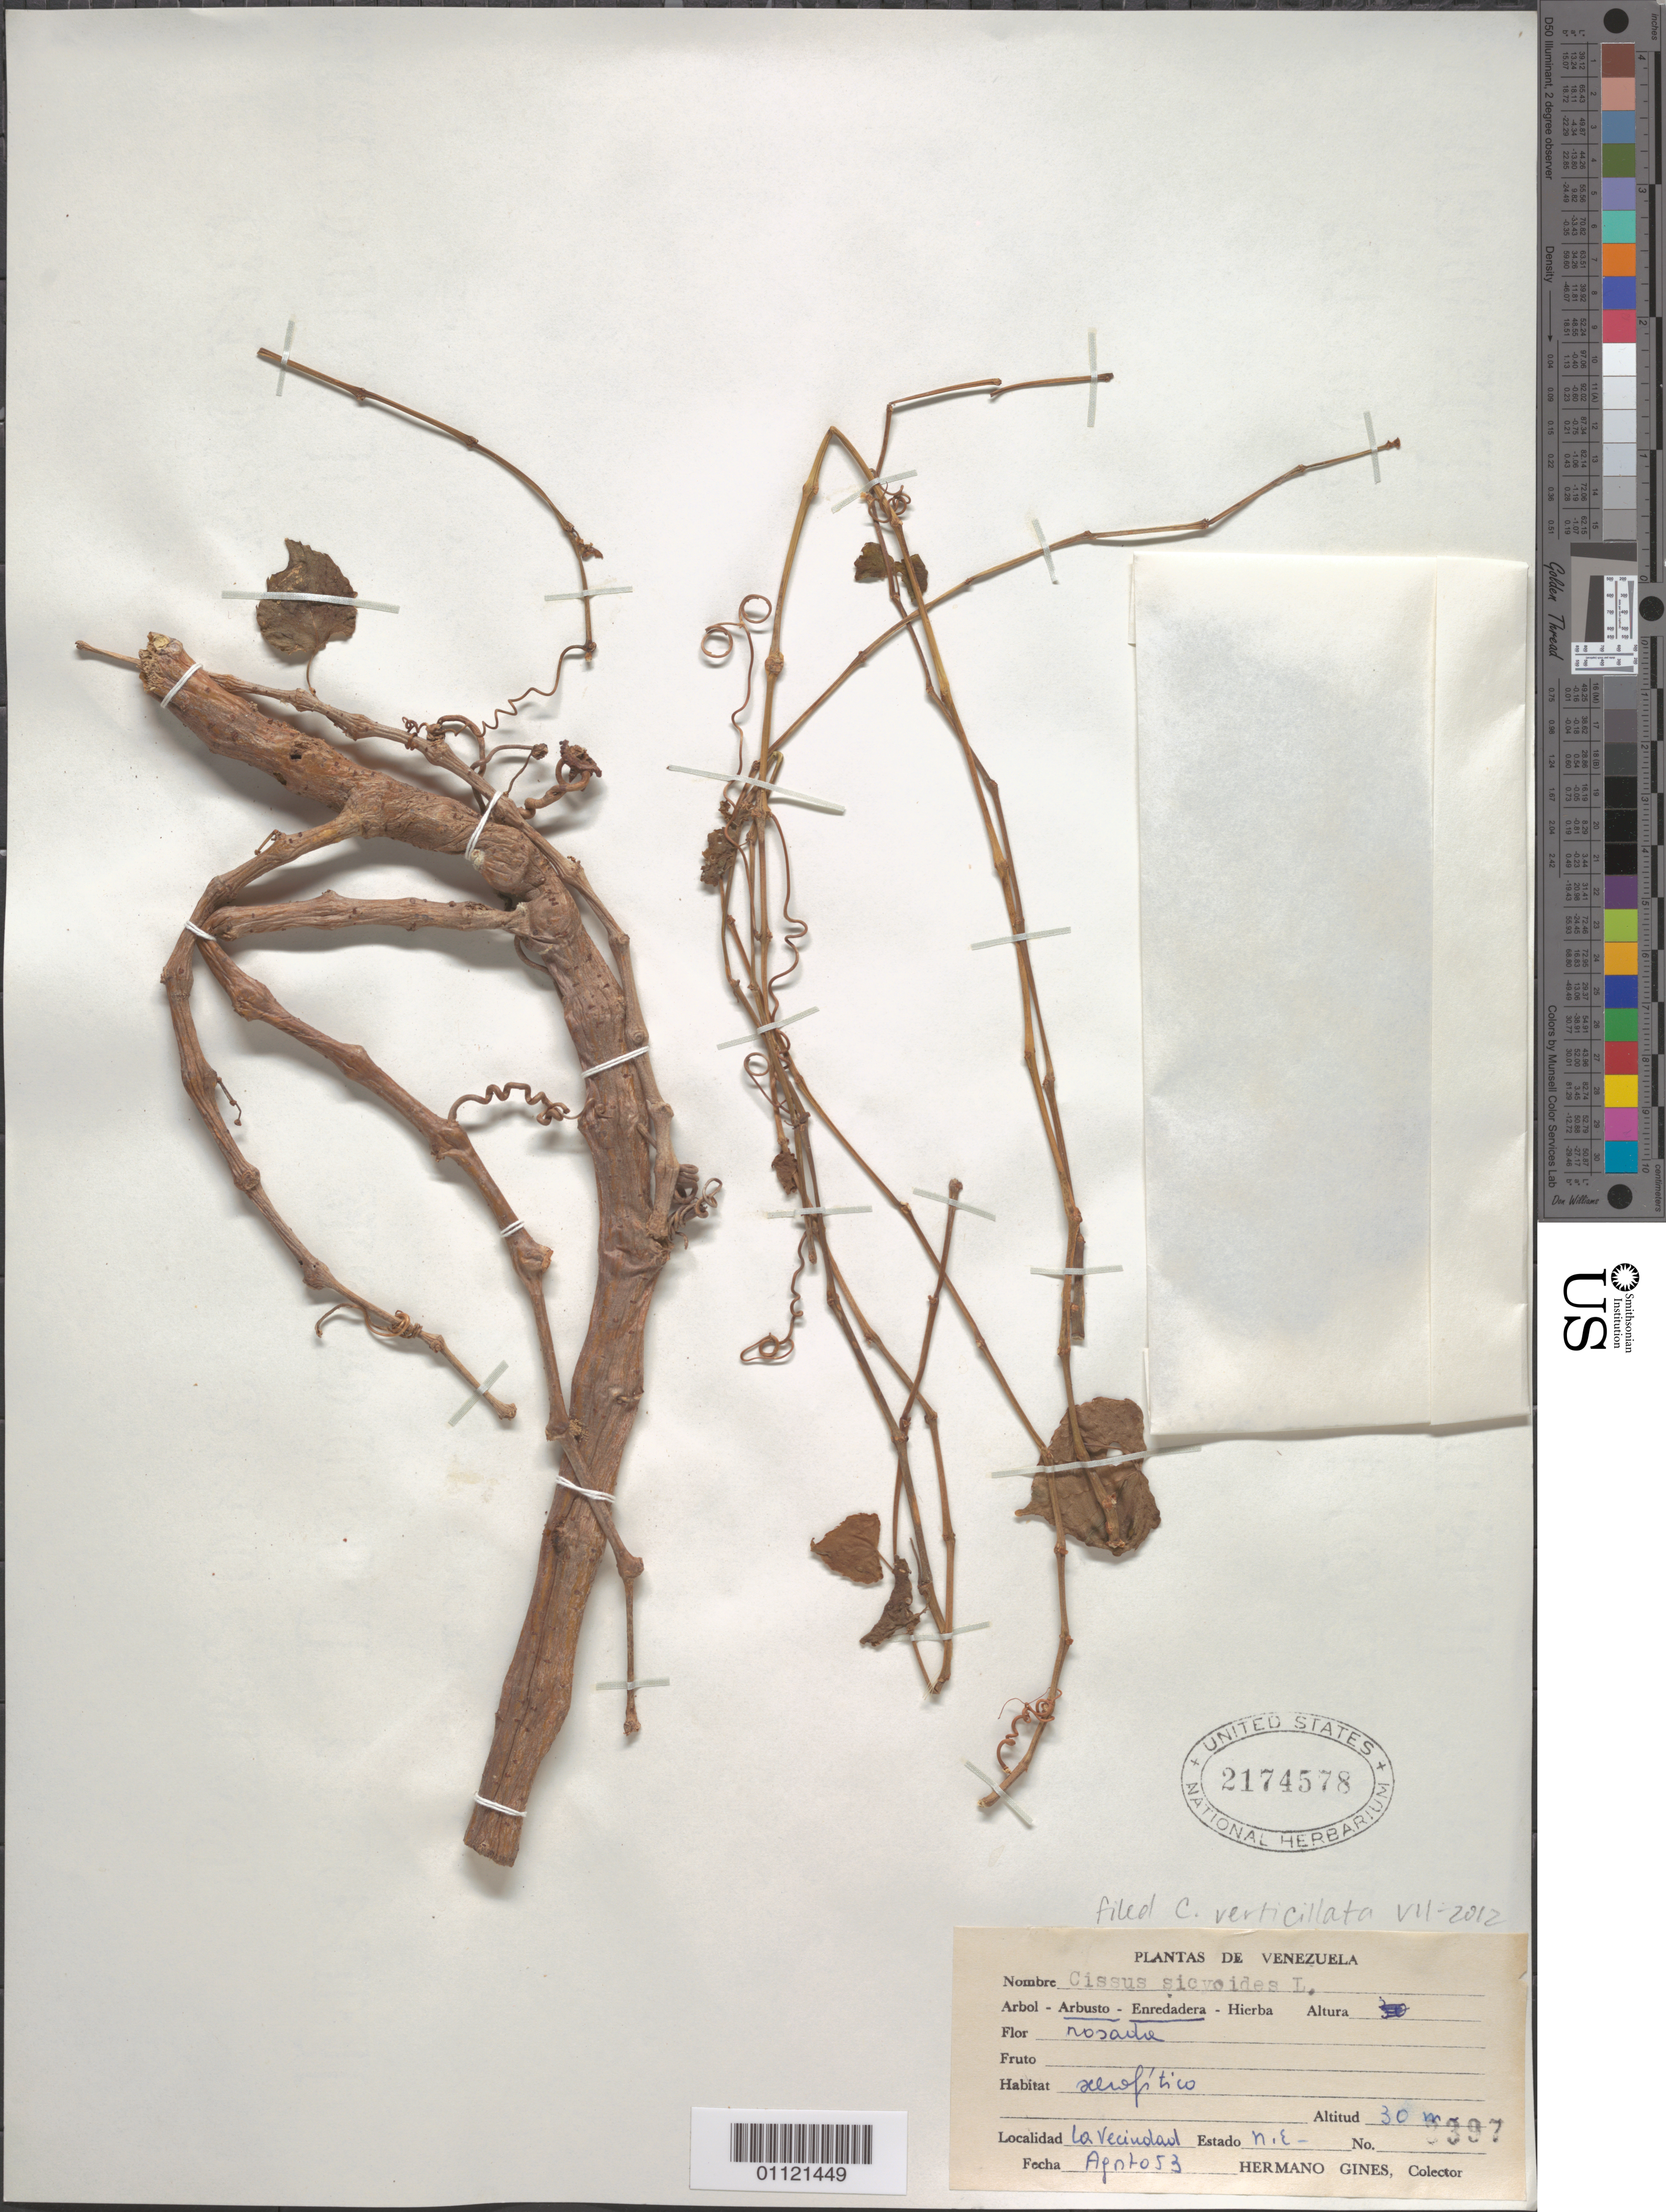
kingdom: Plantae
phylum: Tracheophyta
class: Magnoliopsida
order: Vitales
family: Vitaceae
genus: Cissus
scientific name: Cissus verticillata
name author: (L.) Nicolson & C.E. Jarvis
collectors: Bro. Gines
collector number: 3397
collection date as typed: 01 Aug 1953 to 31 Aug 1953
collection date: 1953-08-01/1953-08-31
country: Venezuela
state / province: Nueva Esparta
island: Margarita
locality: La Vecindad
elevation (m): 30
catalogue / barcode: US 2174578